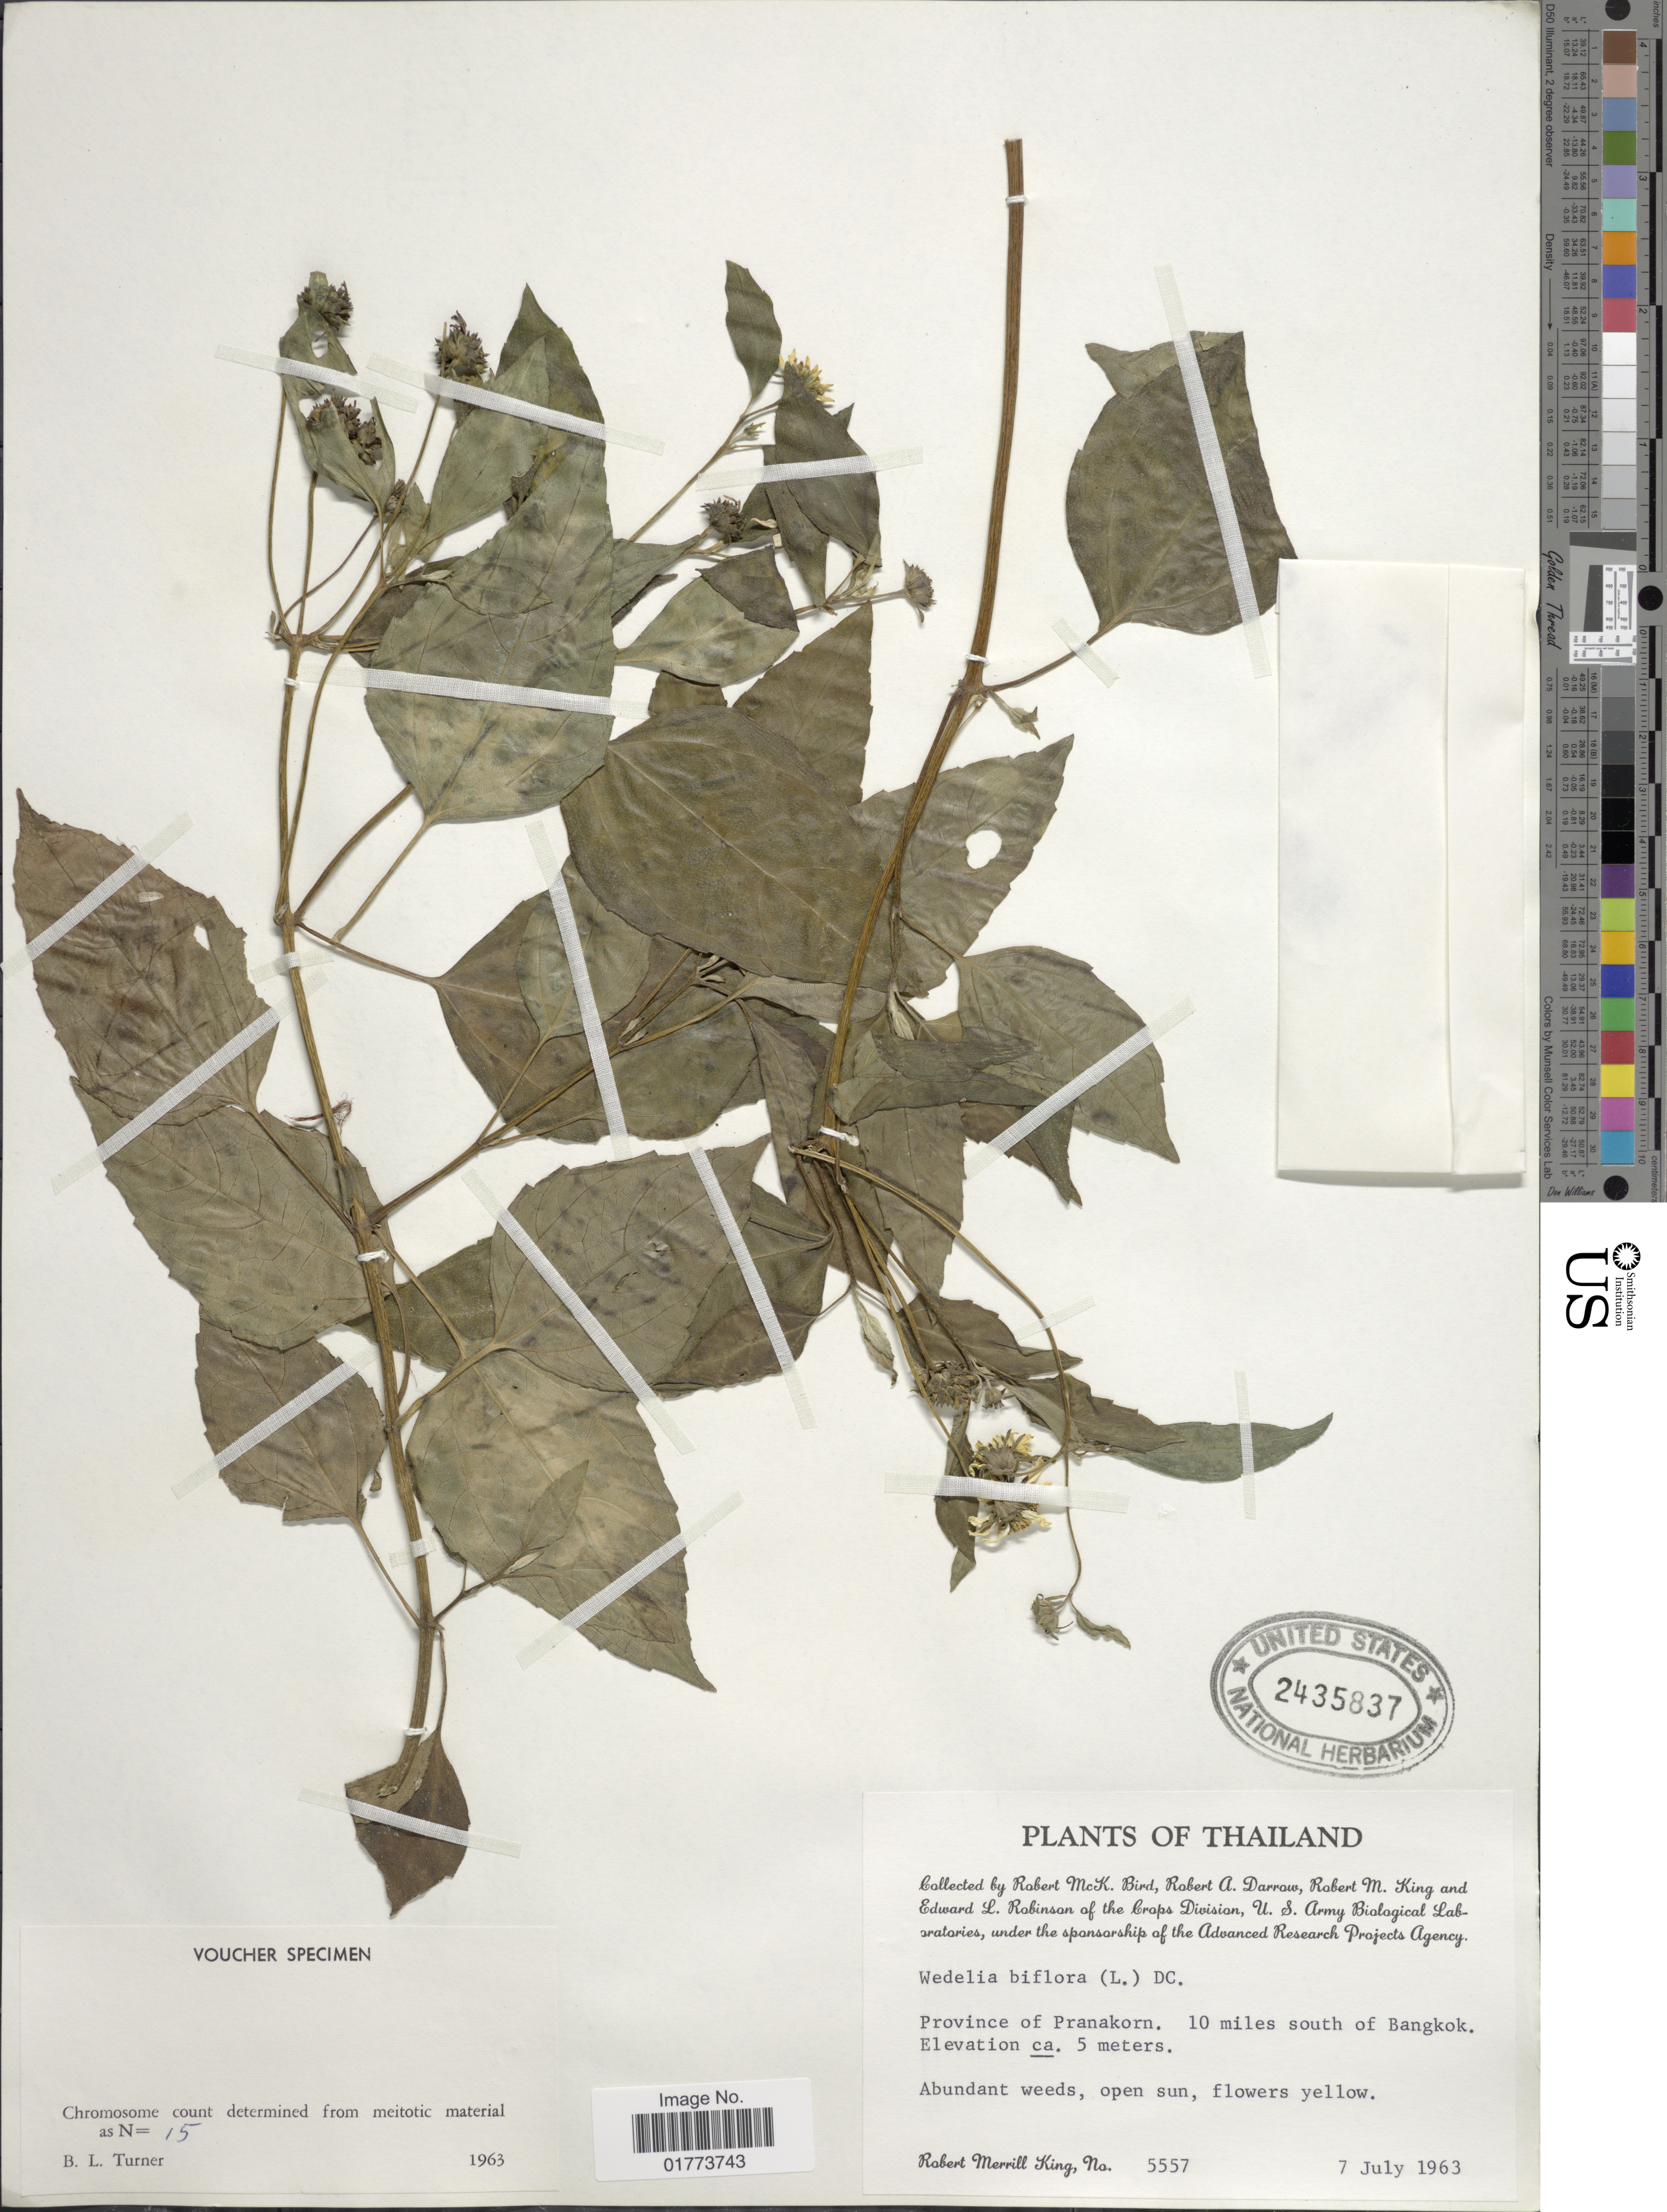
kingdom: Plantae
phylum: Tracheophyta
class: Magnoliopsida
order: Asterales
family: Asteraceae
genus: Wollastonia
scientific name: Wollastonia biflora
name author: (L.) DC.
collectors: R. M. Bird, R. A. Darrow, R. M. King & E. L. Robinson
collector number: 5557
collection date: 1963-07-07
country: Thailand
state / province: Bangkok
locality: Province of Pranakorn. 10 miles south of Bangkok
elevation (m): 5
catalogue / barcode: US 2435837